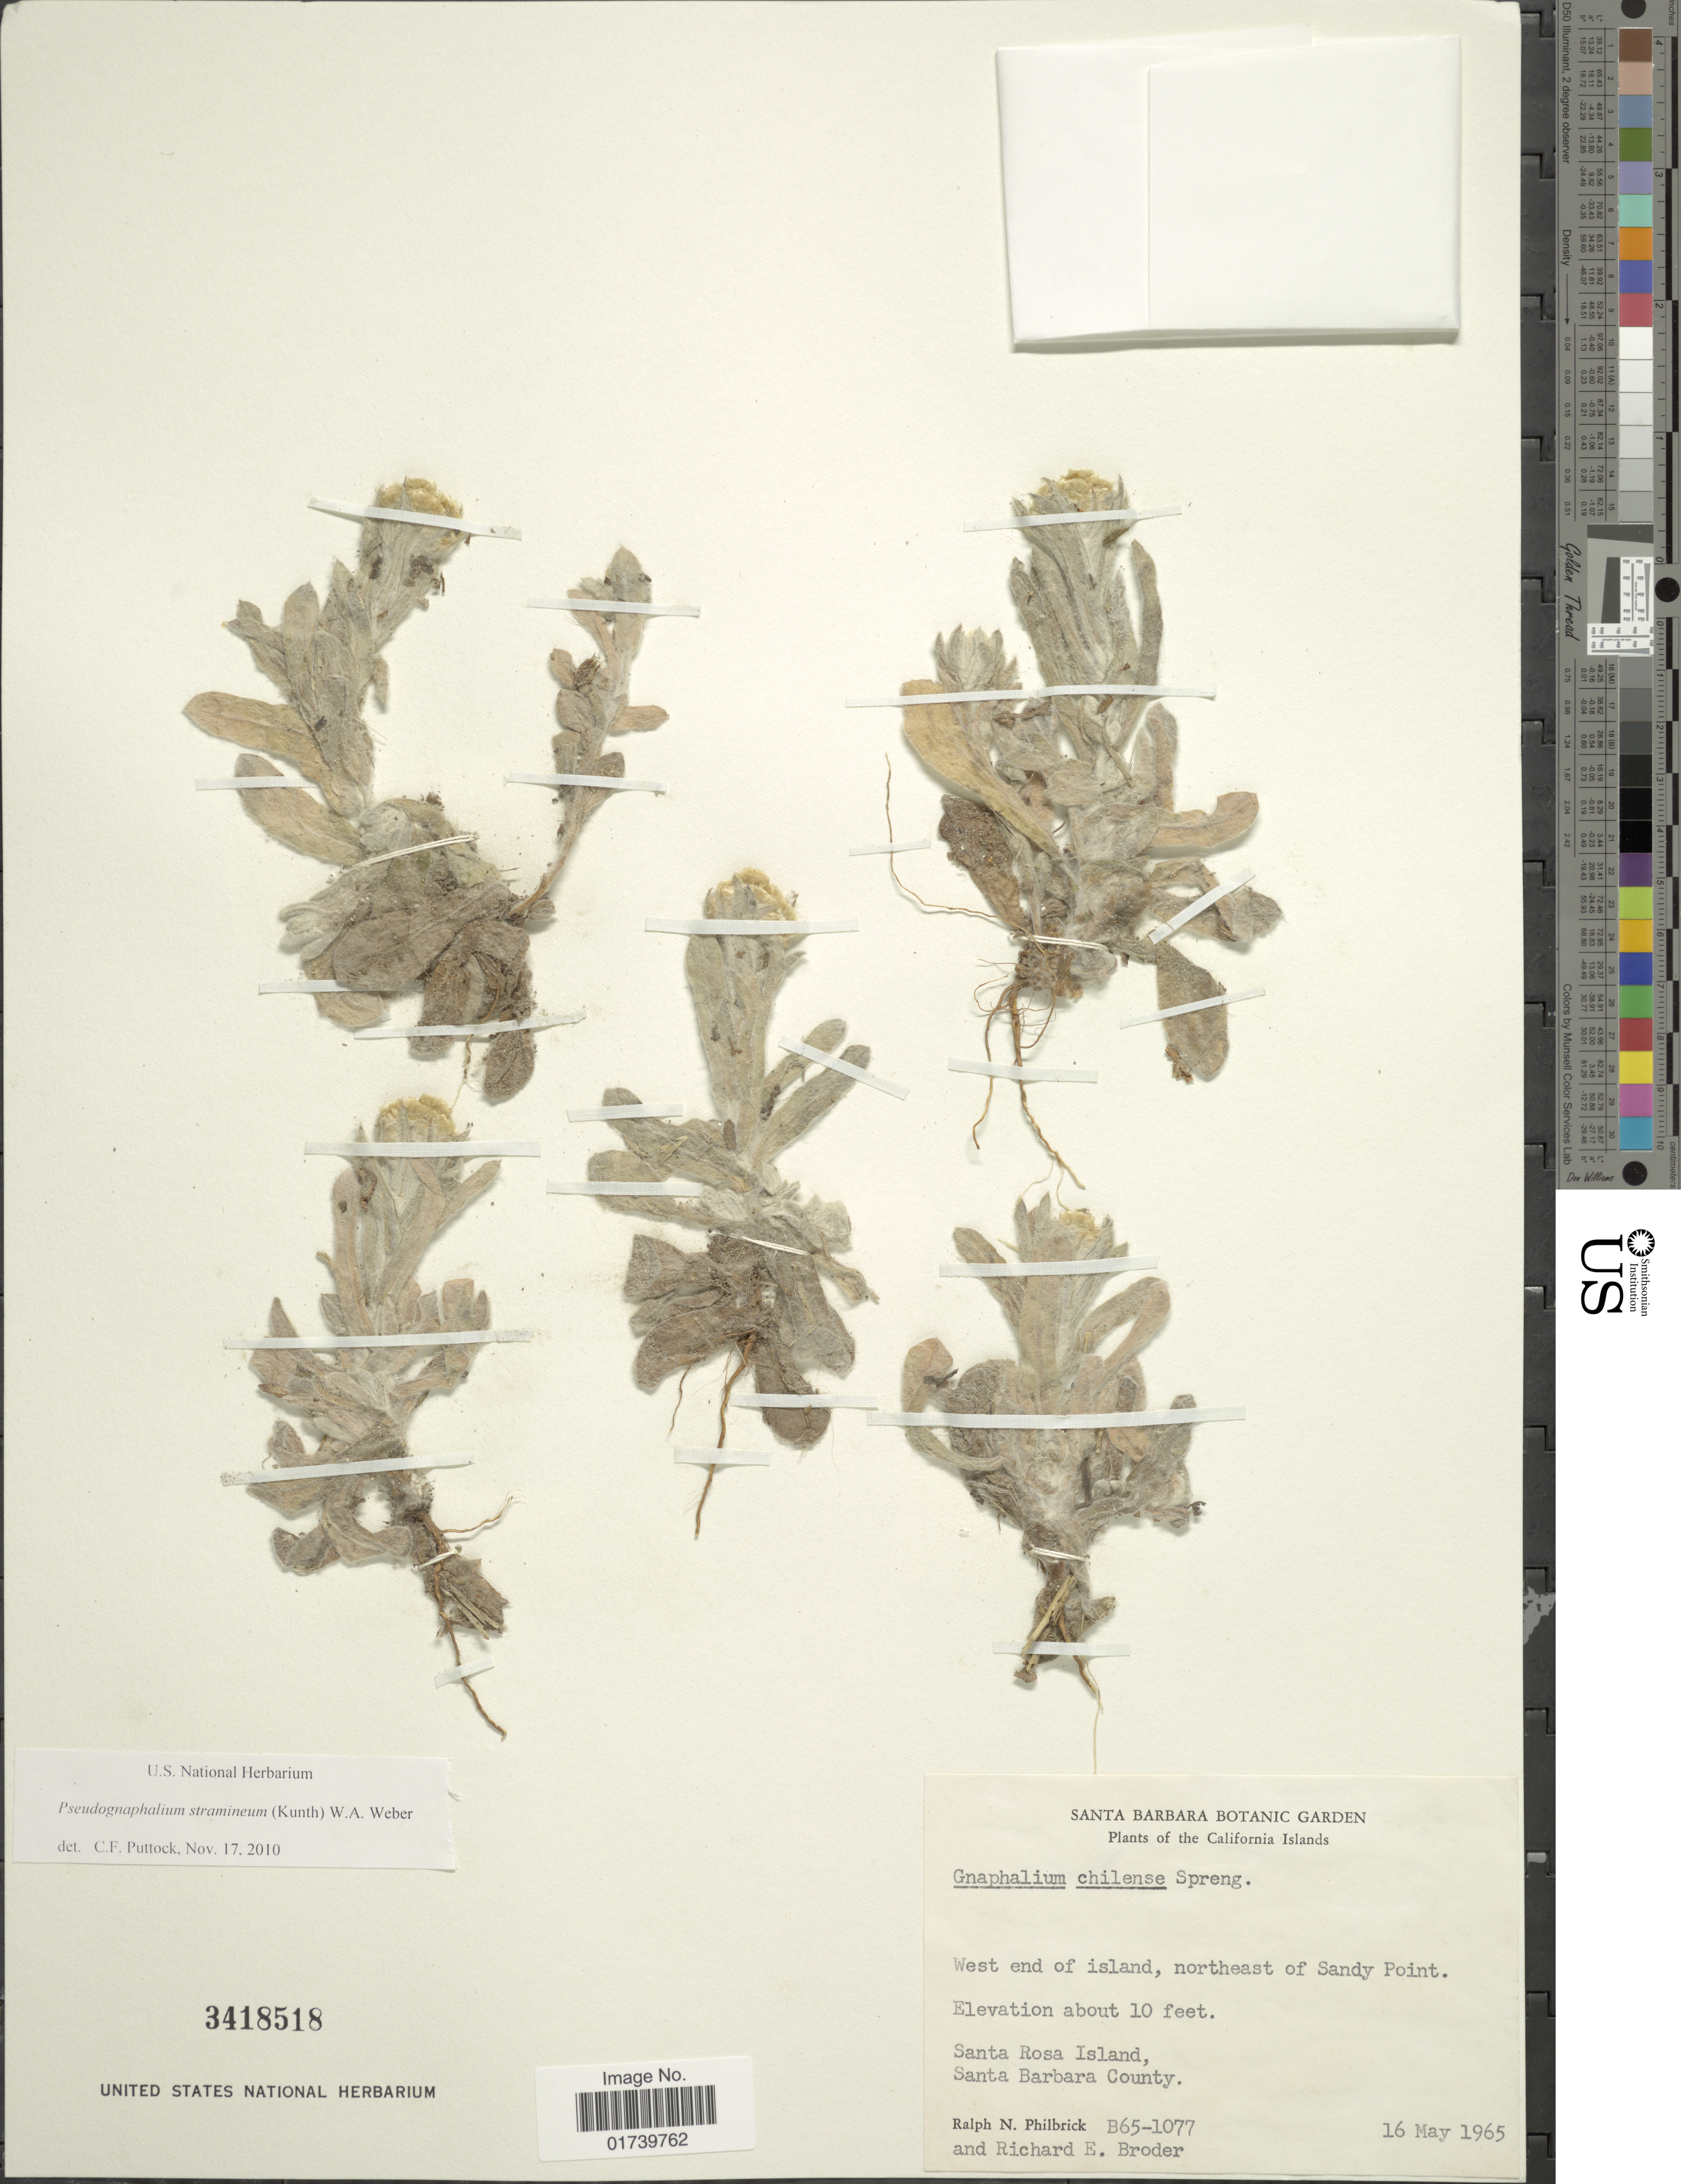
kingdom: Plantae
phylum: Tracheophyta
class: Magnoliopsida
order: Asterales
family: Asteraceae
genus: Pseudognaphalium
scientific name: Pseudognaphalium stramineum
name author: (Kunth) Anderb.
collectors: R. Philbrick & R. Broder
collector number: B65-1077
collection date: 1965-05-16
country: United States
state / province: California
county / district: Santa Barbara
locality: California Islands, West end of island, northeast of Sandy Point, Santa Rosa Island. Santa Barbara County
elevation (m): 3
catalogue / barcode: US 3418518